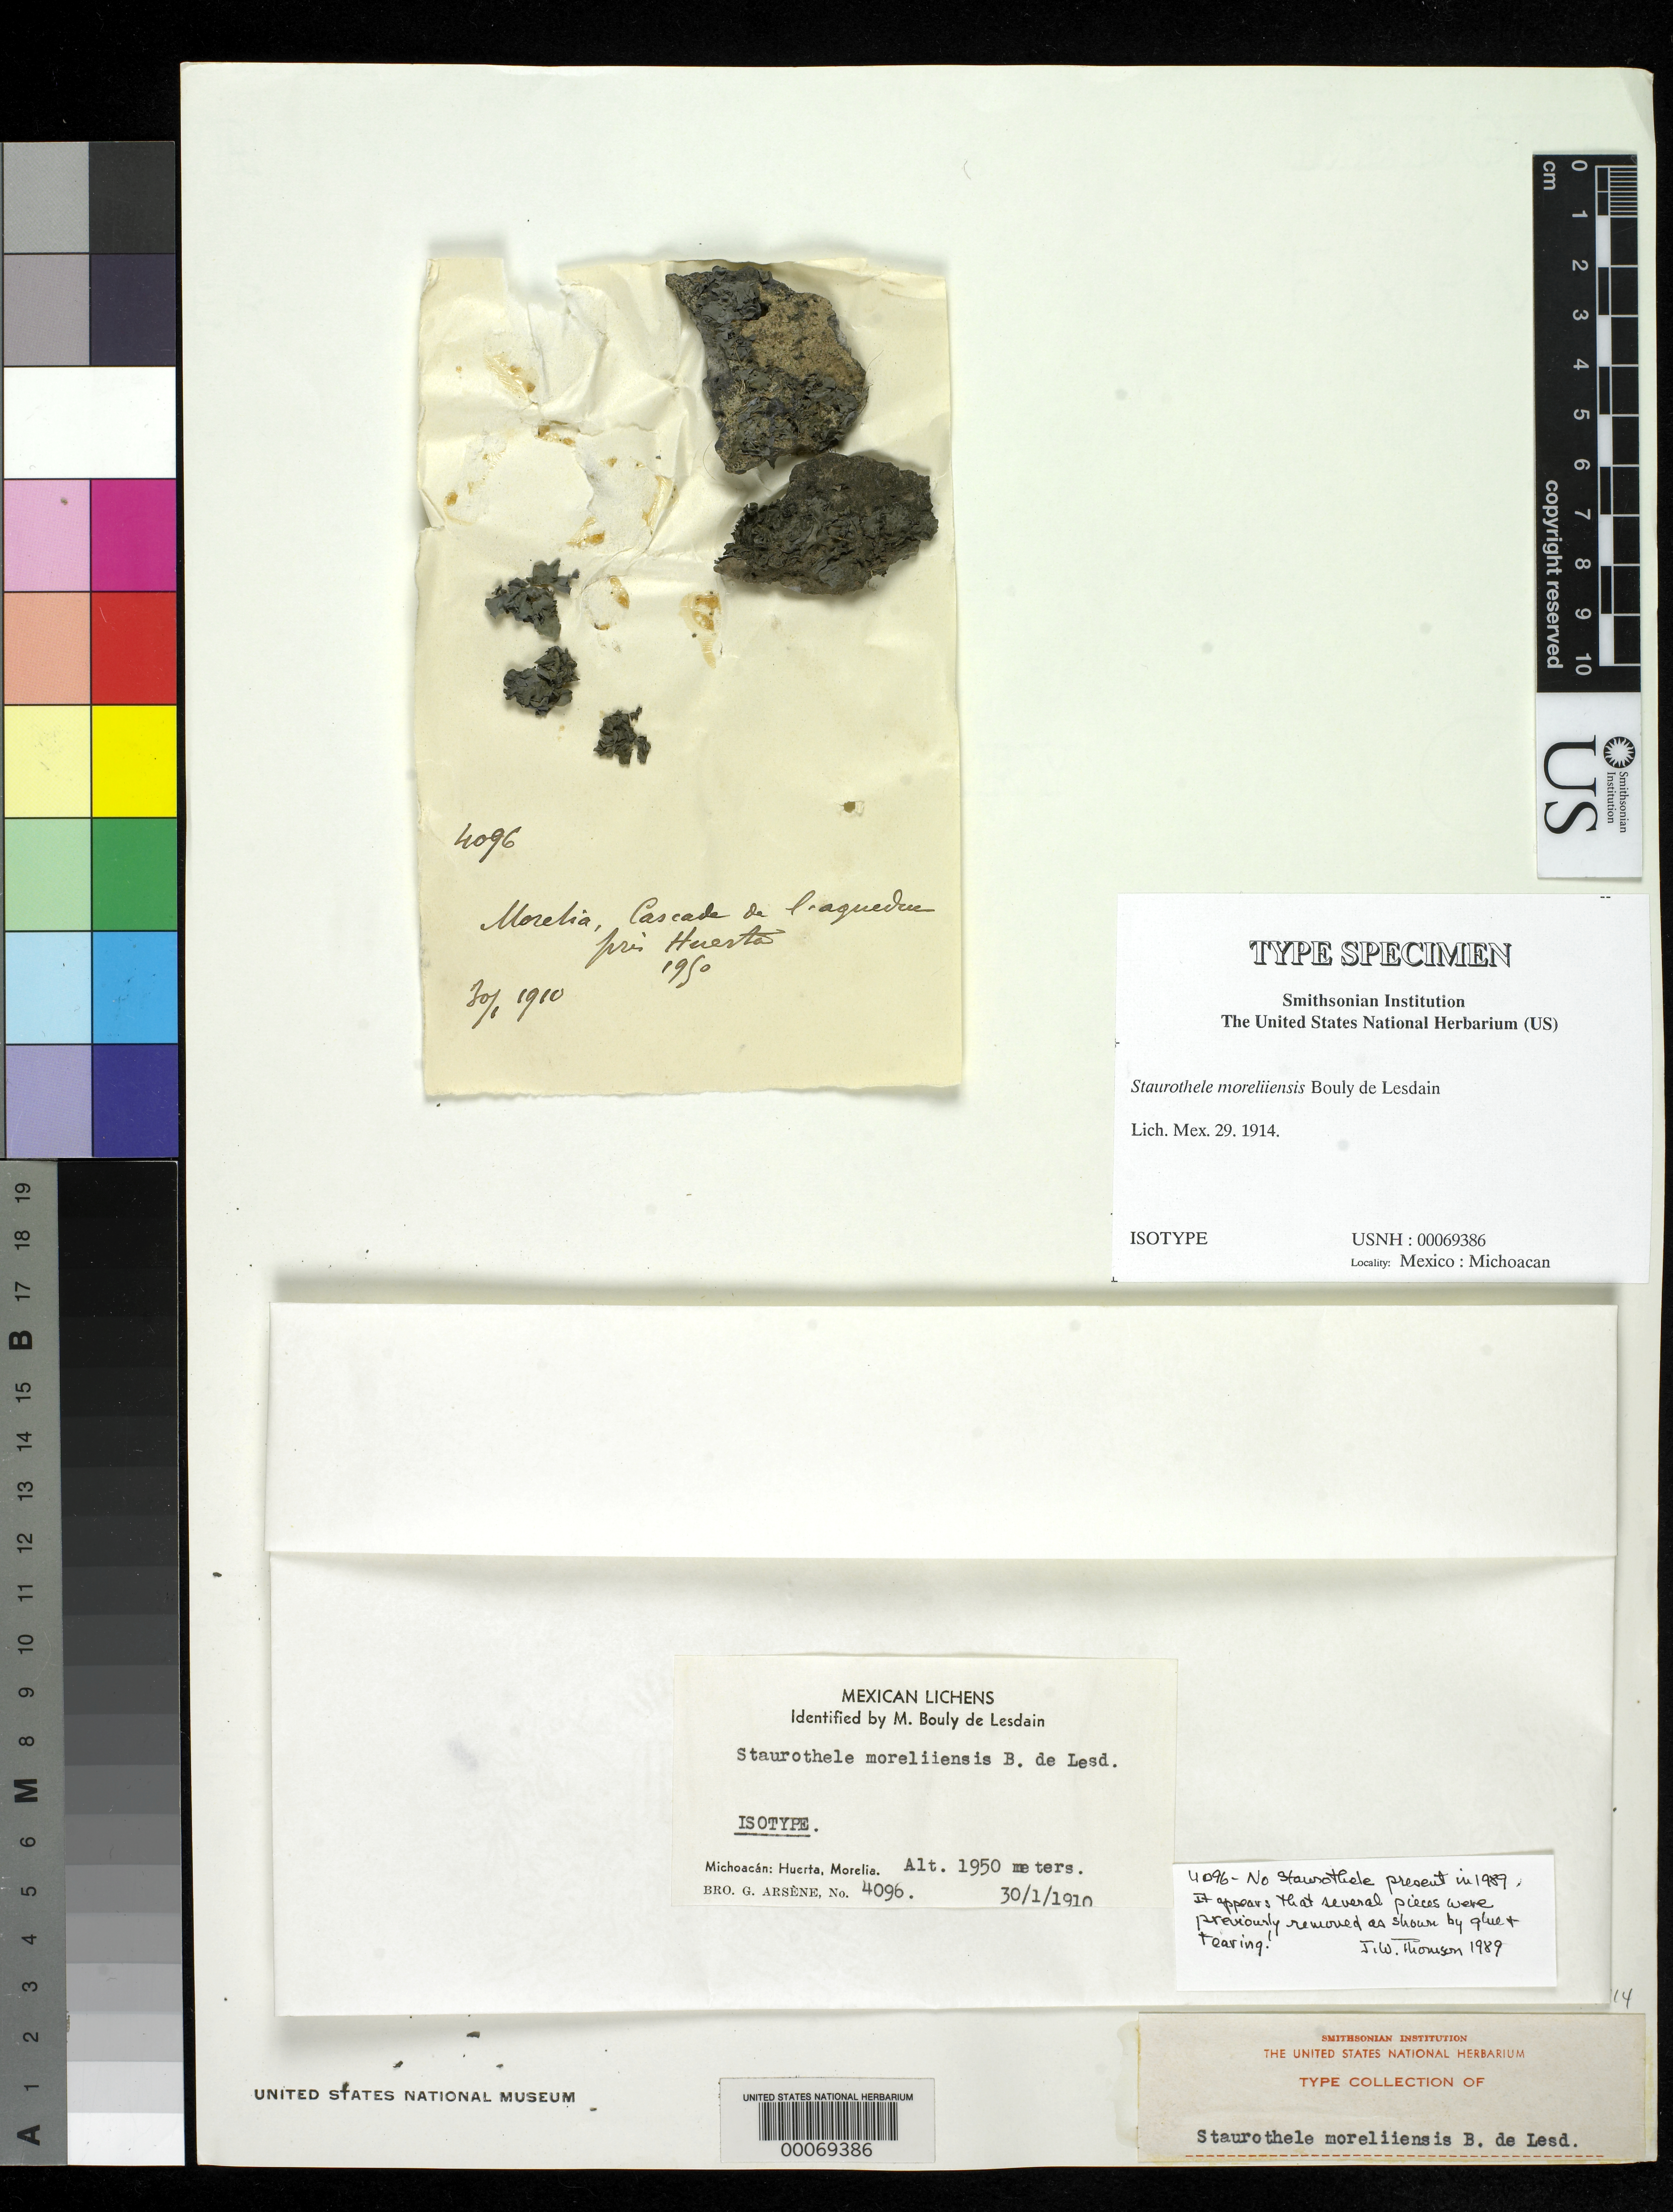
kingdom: Fungi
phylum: Ascomycota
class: Eurotiomycetes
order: Verrucariales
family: Verrucariaceae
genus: Staurothele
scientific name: Staurothele moreliiensis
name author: B. de Lesd.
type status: Isotype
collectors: Bro. G. Arsène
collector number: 4096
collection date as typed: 30 Jan 1910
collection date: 1910-01-30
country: Mexico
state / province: Michoacán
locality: Huerta, Morelia.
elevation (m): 1950